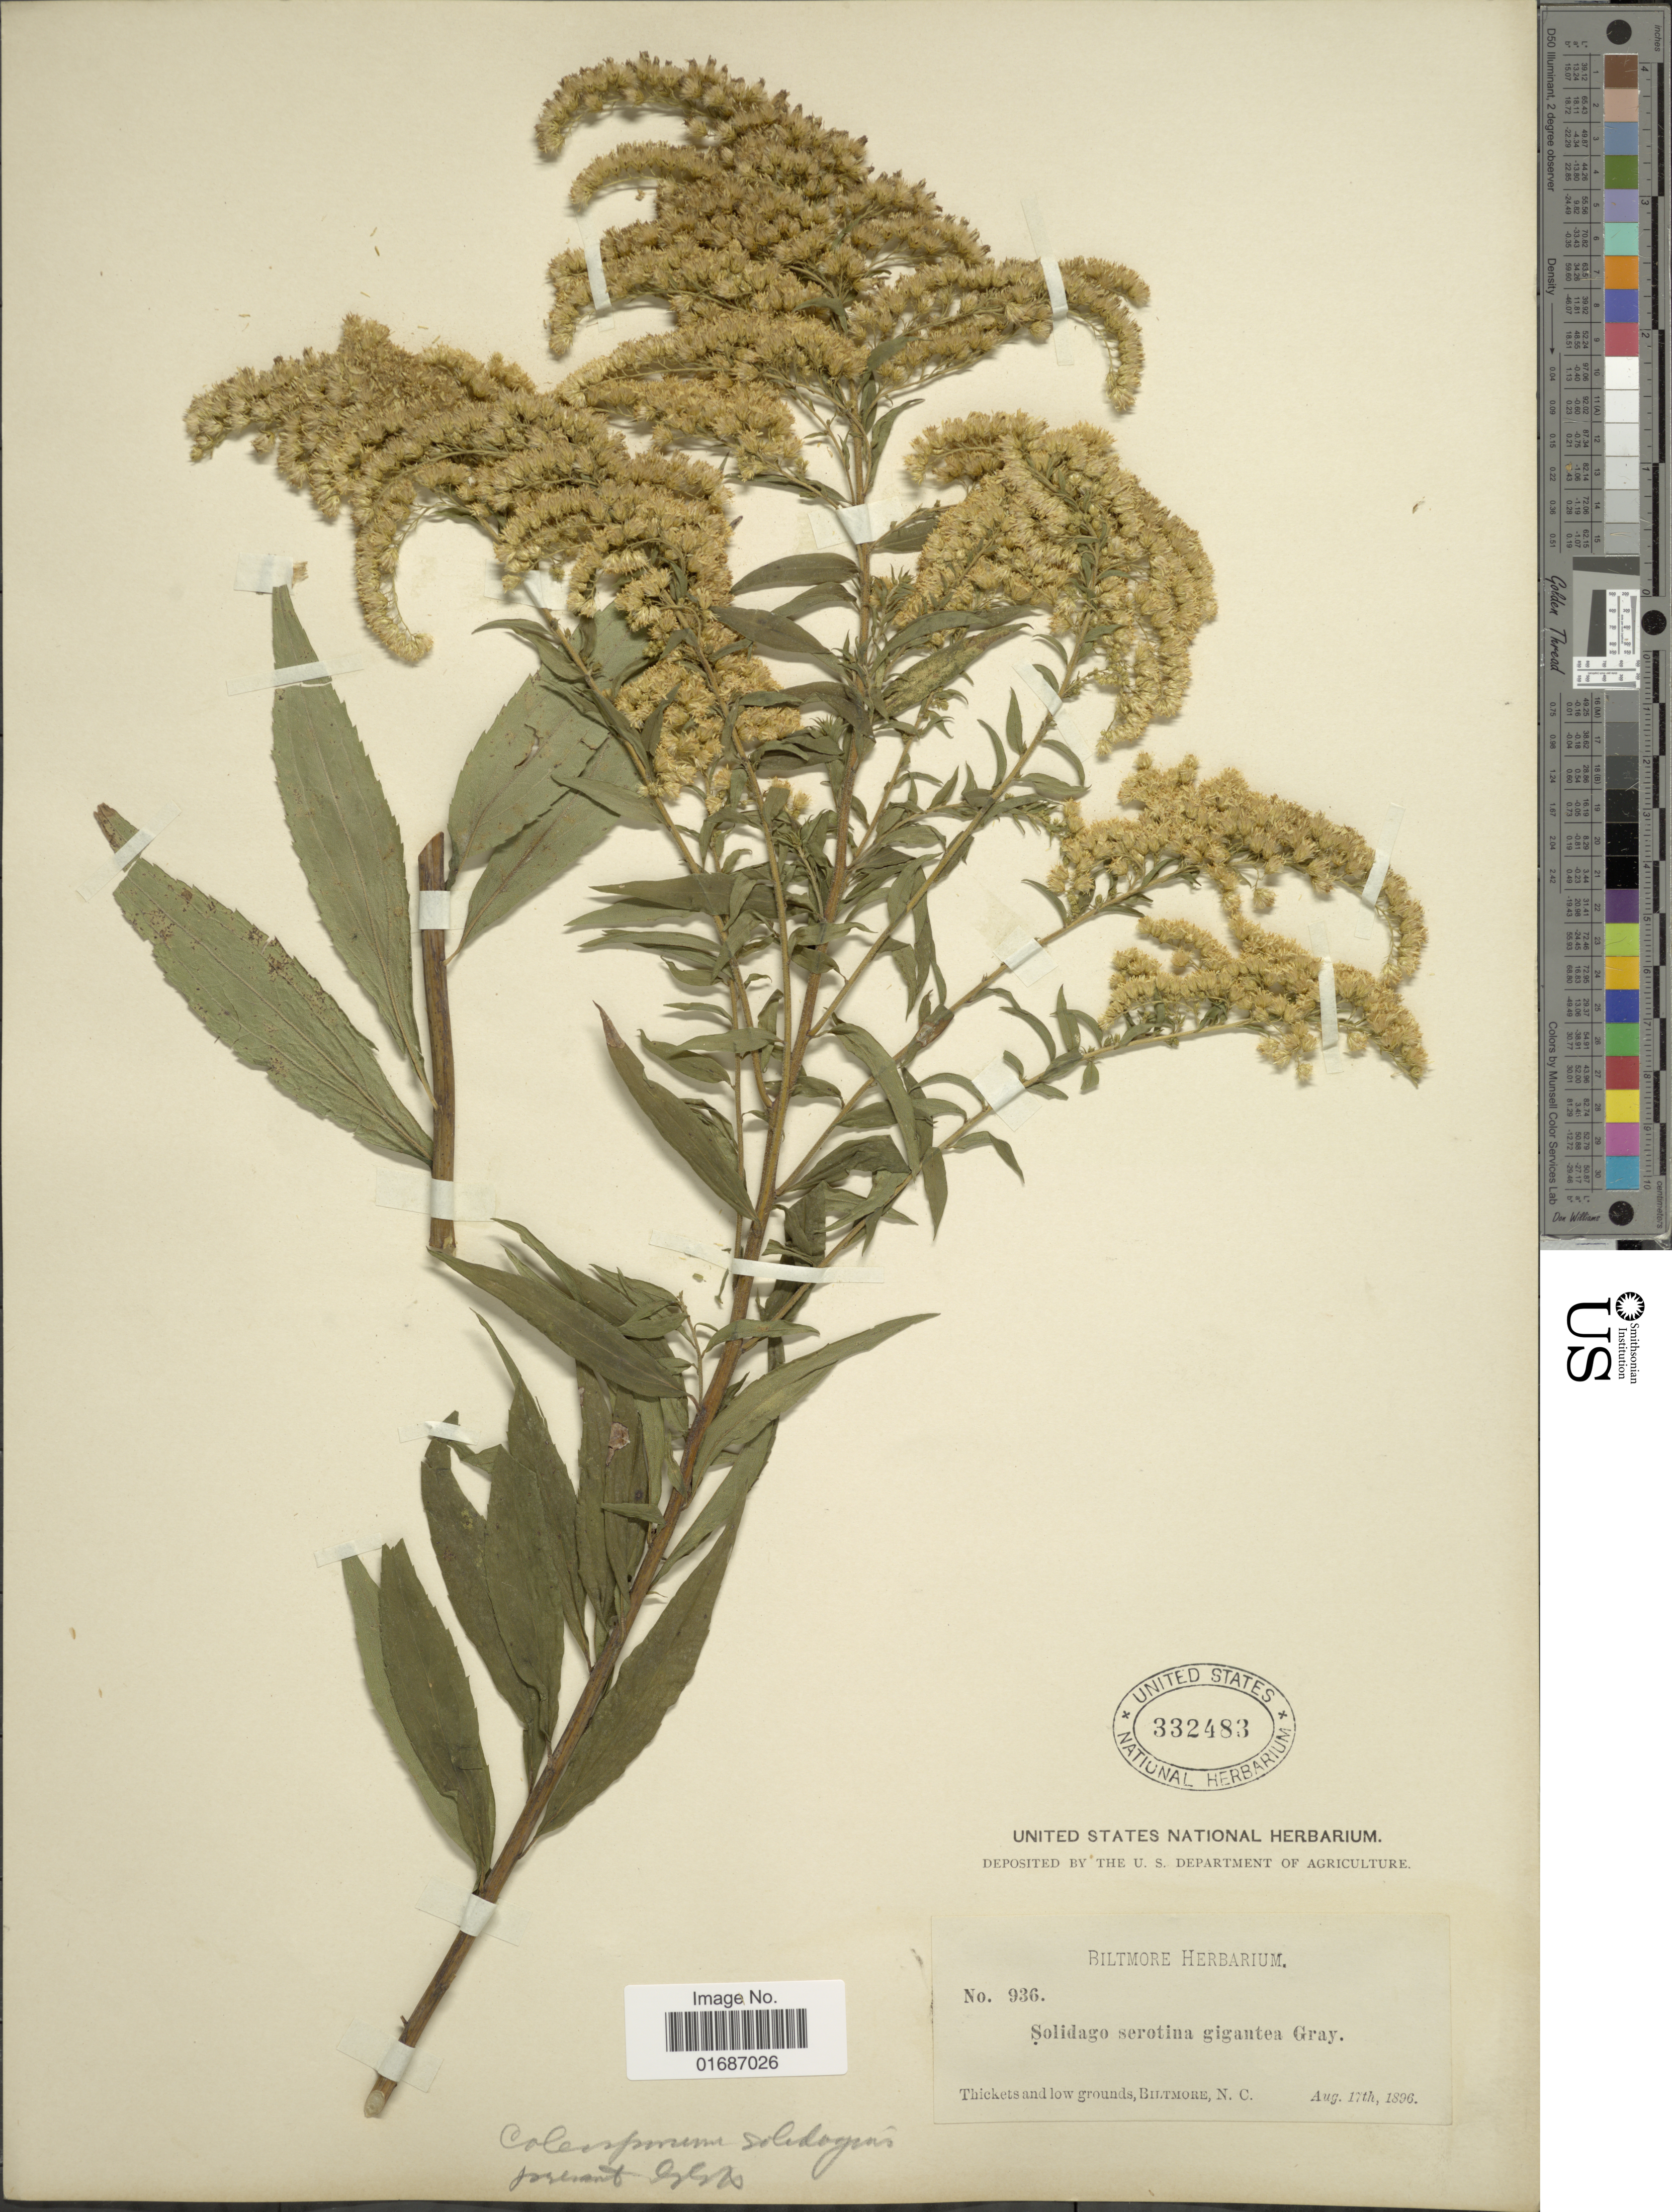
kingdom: Plantae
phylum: Tracheophyta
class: Magnoliopsida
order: Asterales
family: Asteraceae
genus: Solidago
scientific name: Solidago gigantea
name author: Aiton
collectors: ex herb. Biltmore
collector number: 936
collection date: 1896-08-17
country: United States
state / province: North Carolina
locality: Thickets and low grounds, Biltmore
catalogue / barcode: US 332483